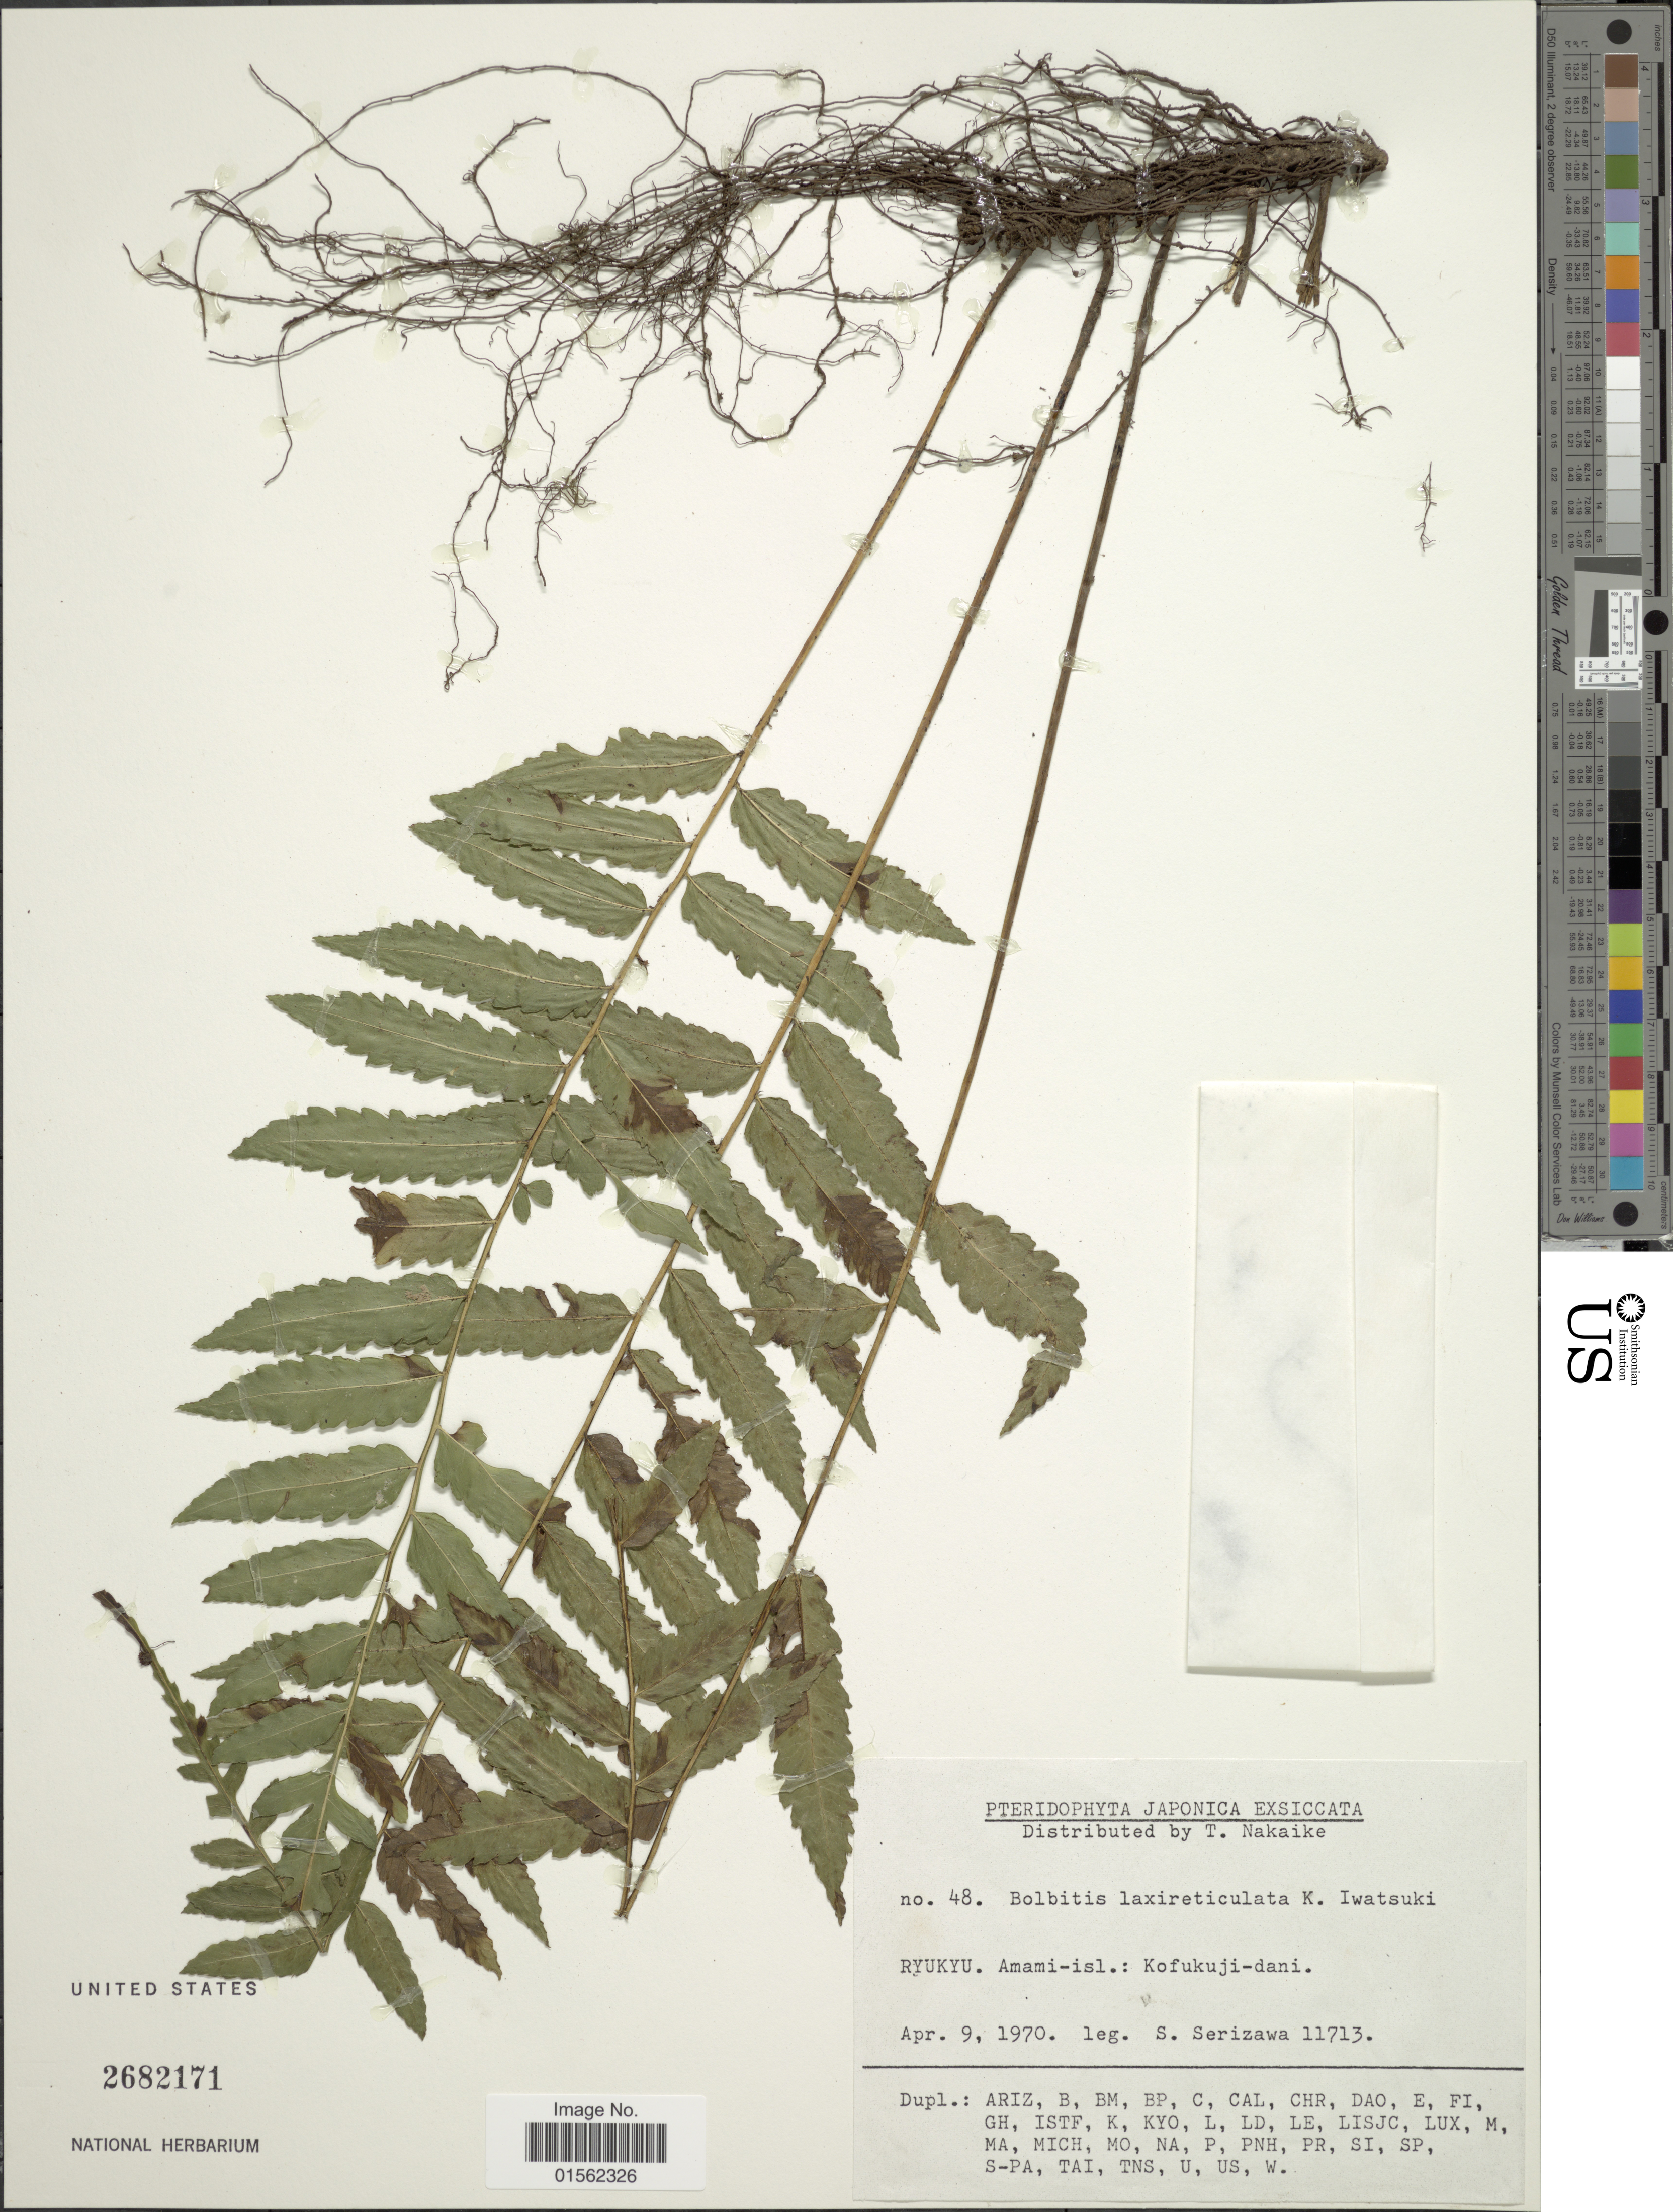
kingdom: Plantae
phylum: Tracheophyta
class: Polypodiopsida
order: Polypodiales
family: Dryopteridaceae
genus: Bolbitis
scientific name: Bolbitis laxireticulata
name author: K. Iwats.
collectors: S. Serizawa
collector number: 11713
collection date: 1970-04-09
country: Japan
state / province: Okinawa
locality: Ryukyu, Amami-Isl.: Kofukuji-dani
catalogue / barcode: US 2682171